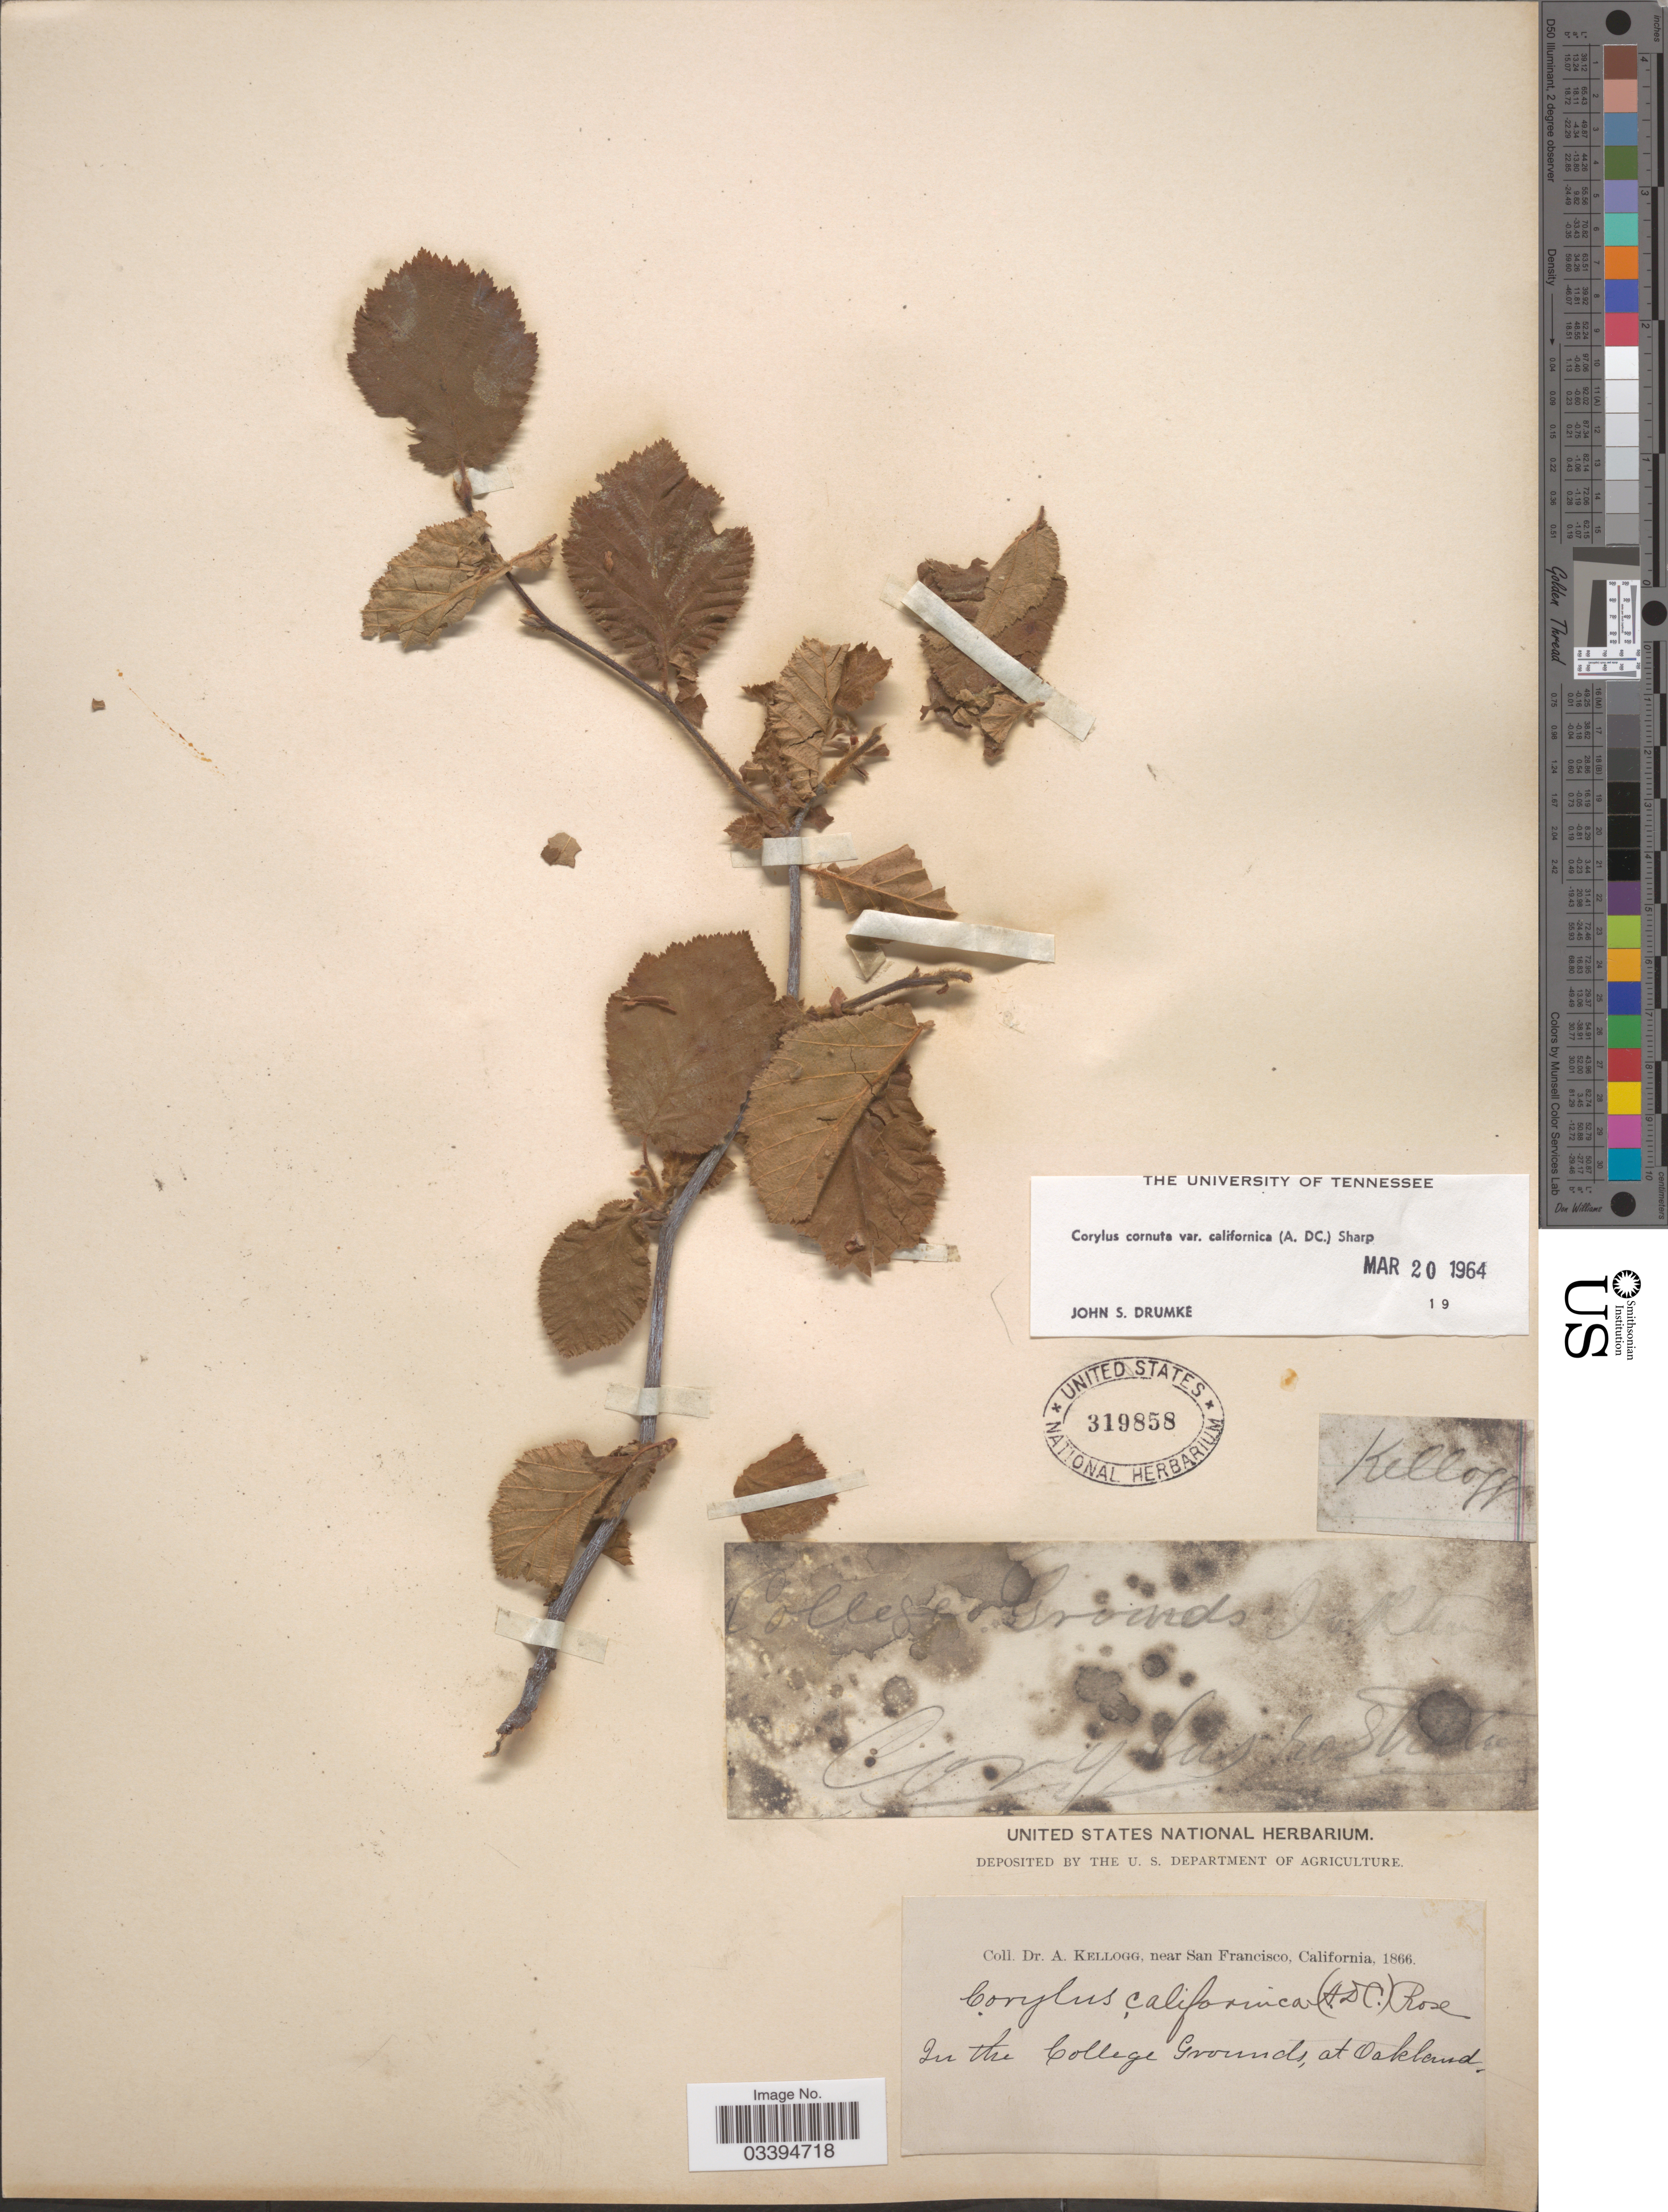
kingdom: Plantae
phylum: Tracheophyta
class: Magnoliopsida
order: Fagales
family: Betulaceae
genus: Corylus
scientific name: Corylus cornuta var. californica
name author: Marshall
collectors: A. Kellogg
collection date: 1866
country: United States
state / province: California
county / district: San Francisco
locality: Near San Francisco, In the College Grounds, at Oakland.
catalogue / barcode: US 319858